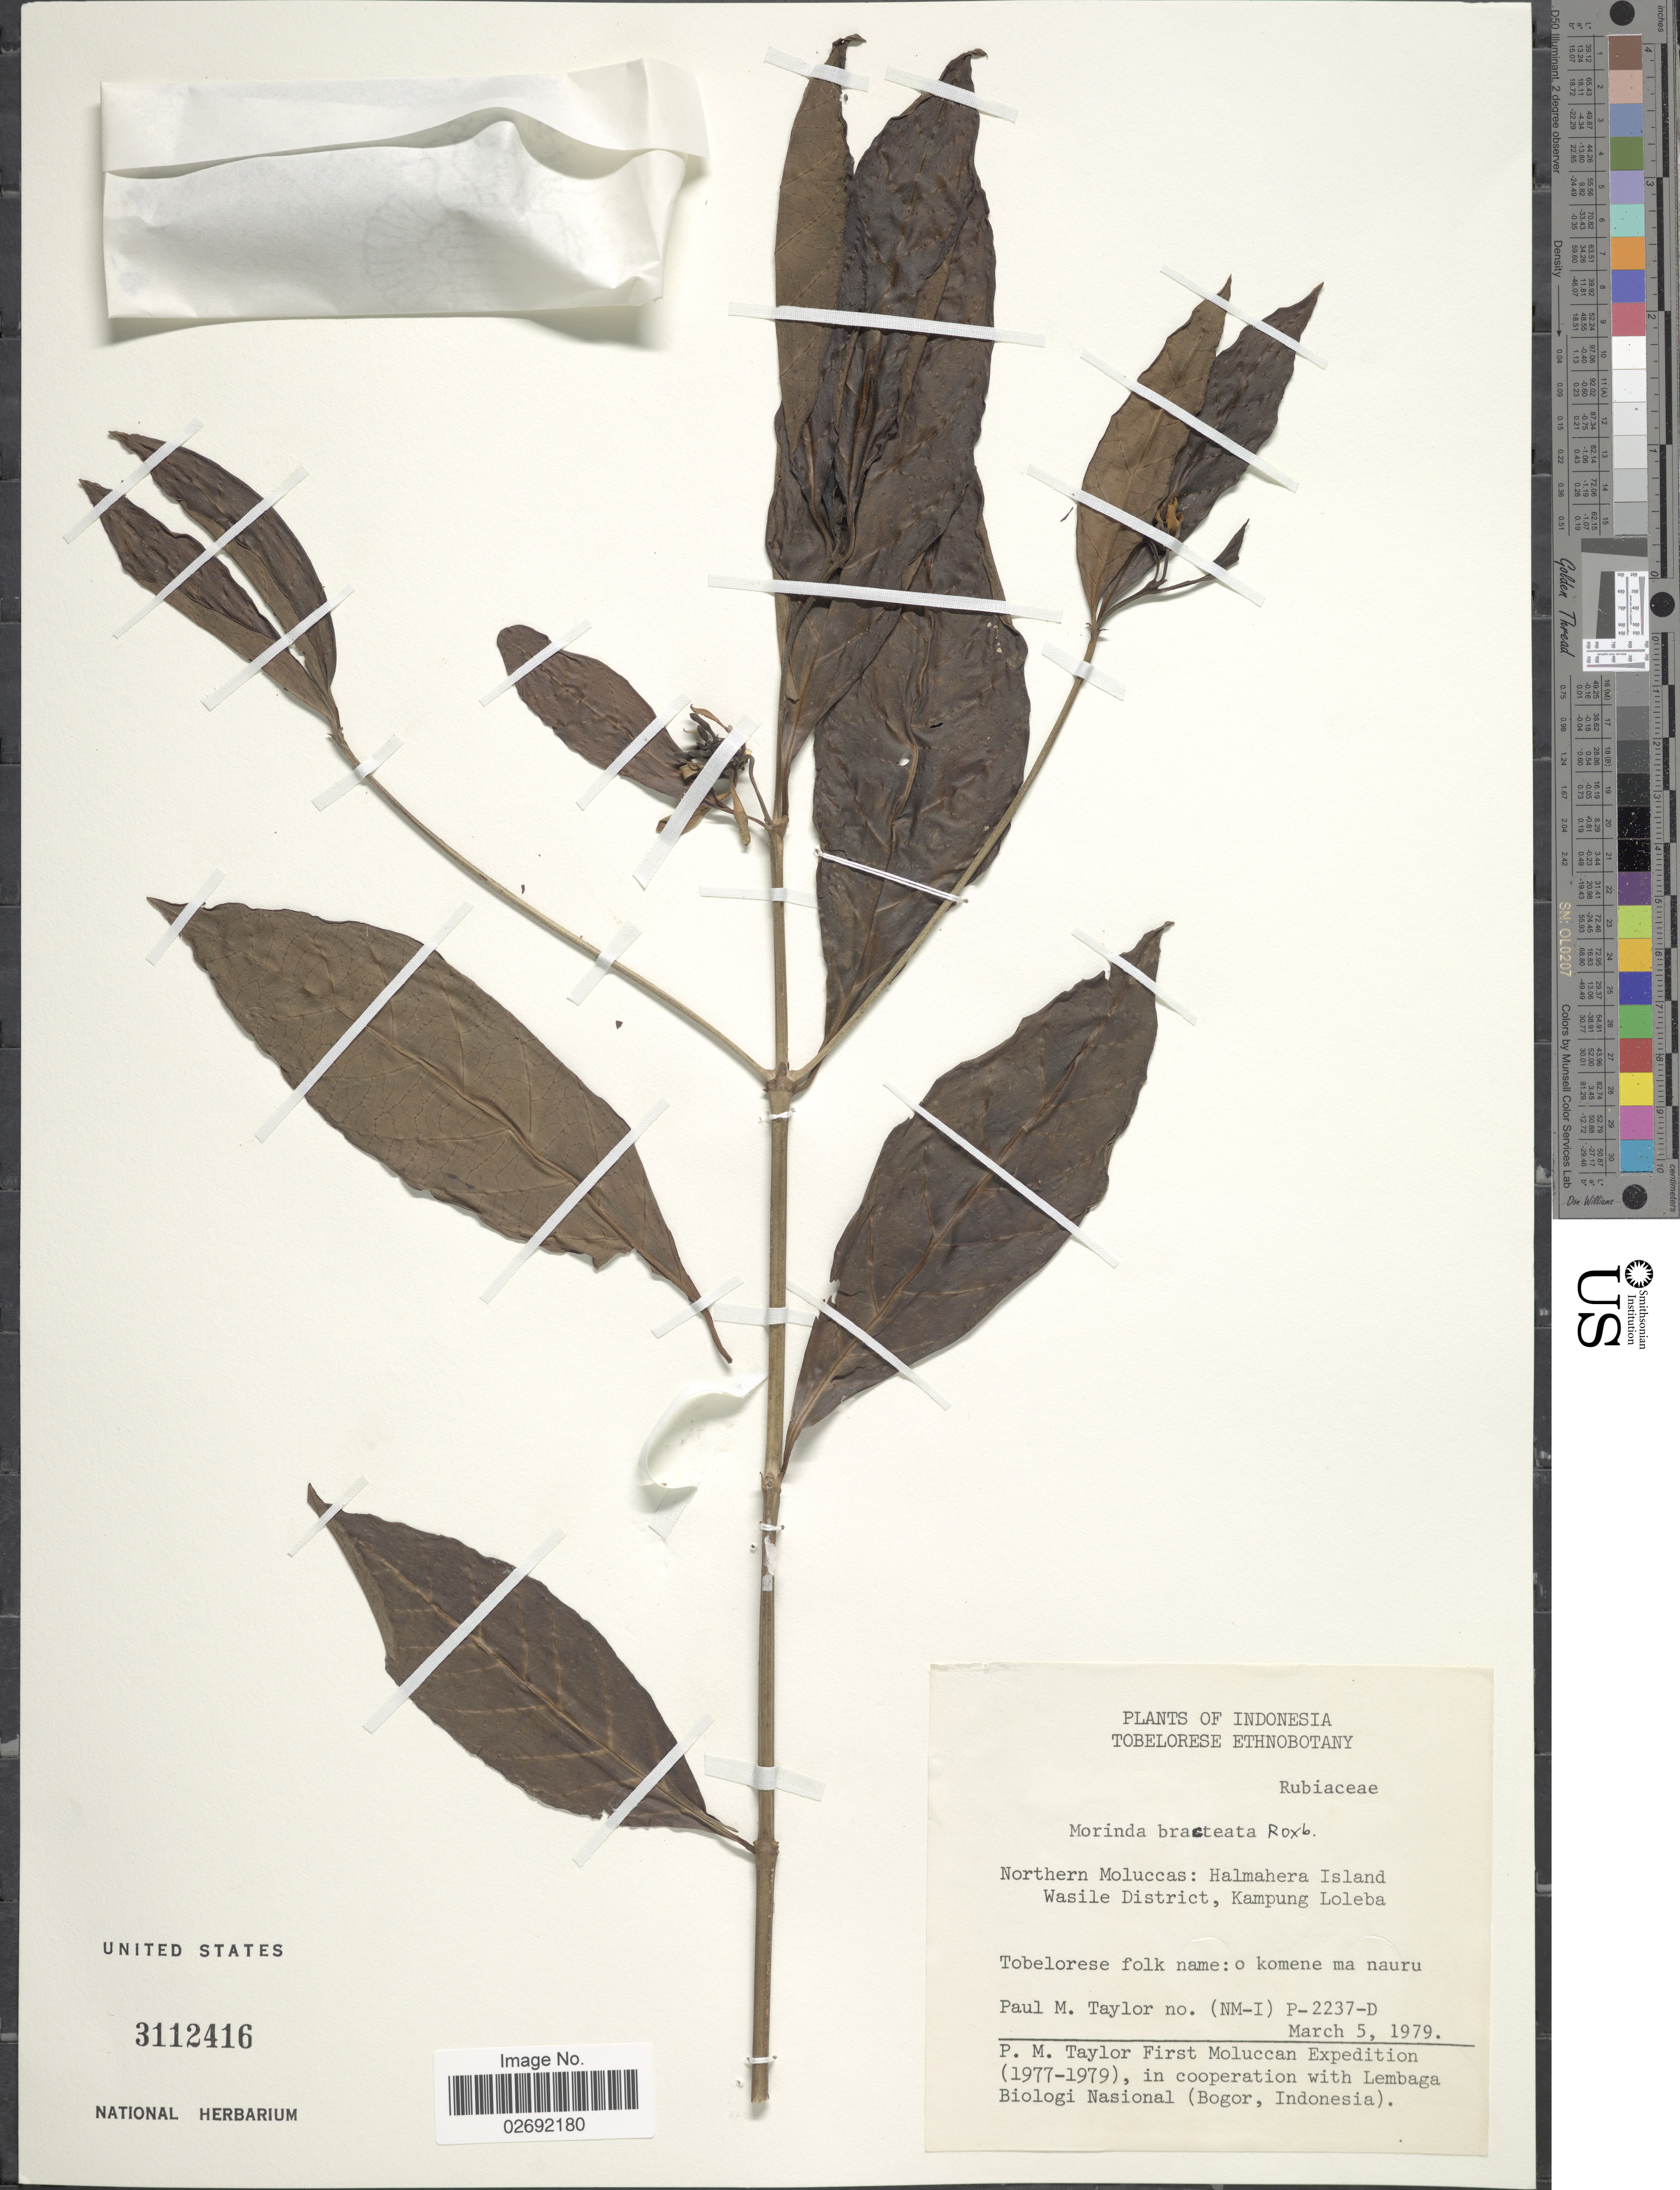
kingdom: Plantae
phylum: Tracheophyta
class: Magnoliopsida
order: Gentianales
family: Rubiaceae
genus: Morinda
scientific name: Morinda angustifolia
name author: Roxb.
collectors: P. Taylor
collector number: (NM-I) P-2237-D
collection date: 1979-03-05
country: Indonesia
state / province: Maluku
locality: Northern Moluccas: Halmahera Island Wasile District, Kampung Loleba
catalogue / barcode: US 3112416